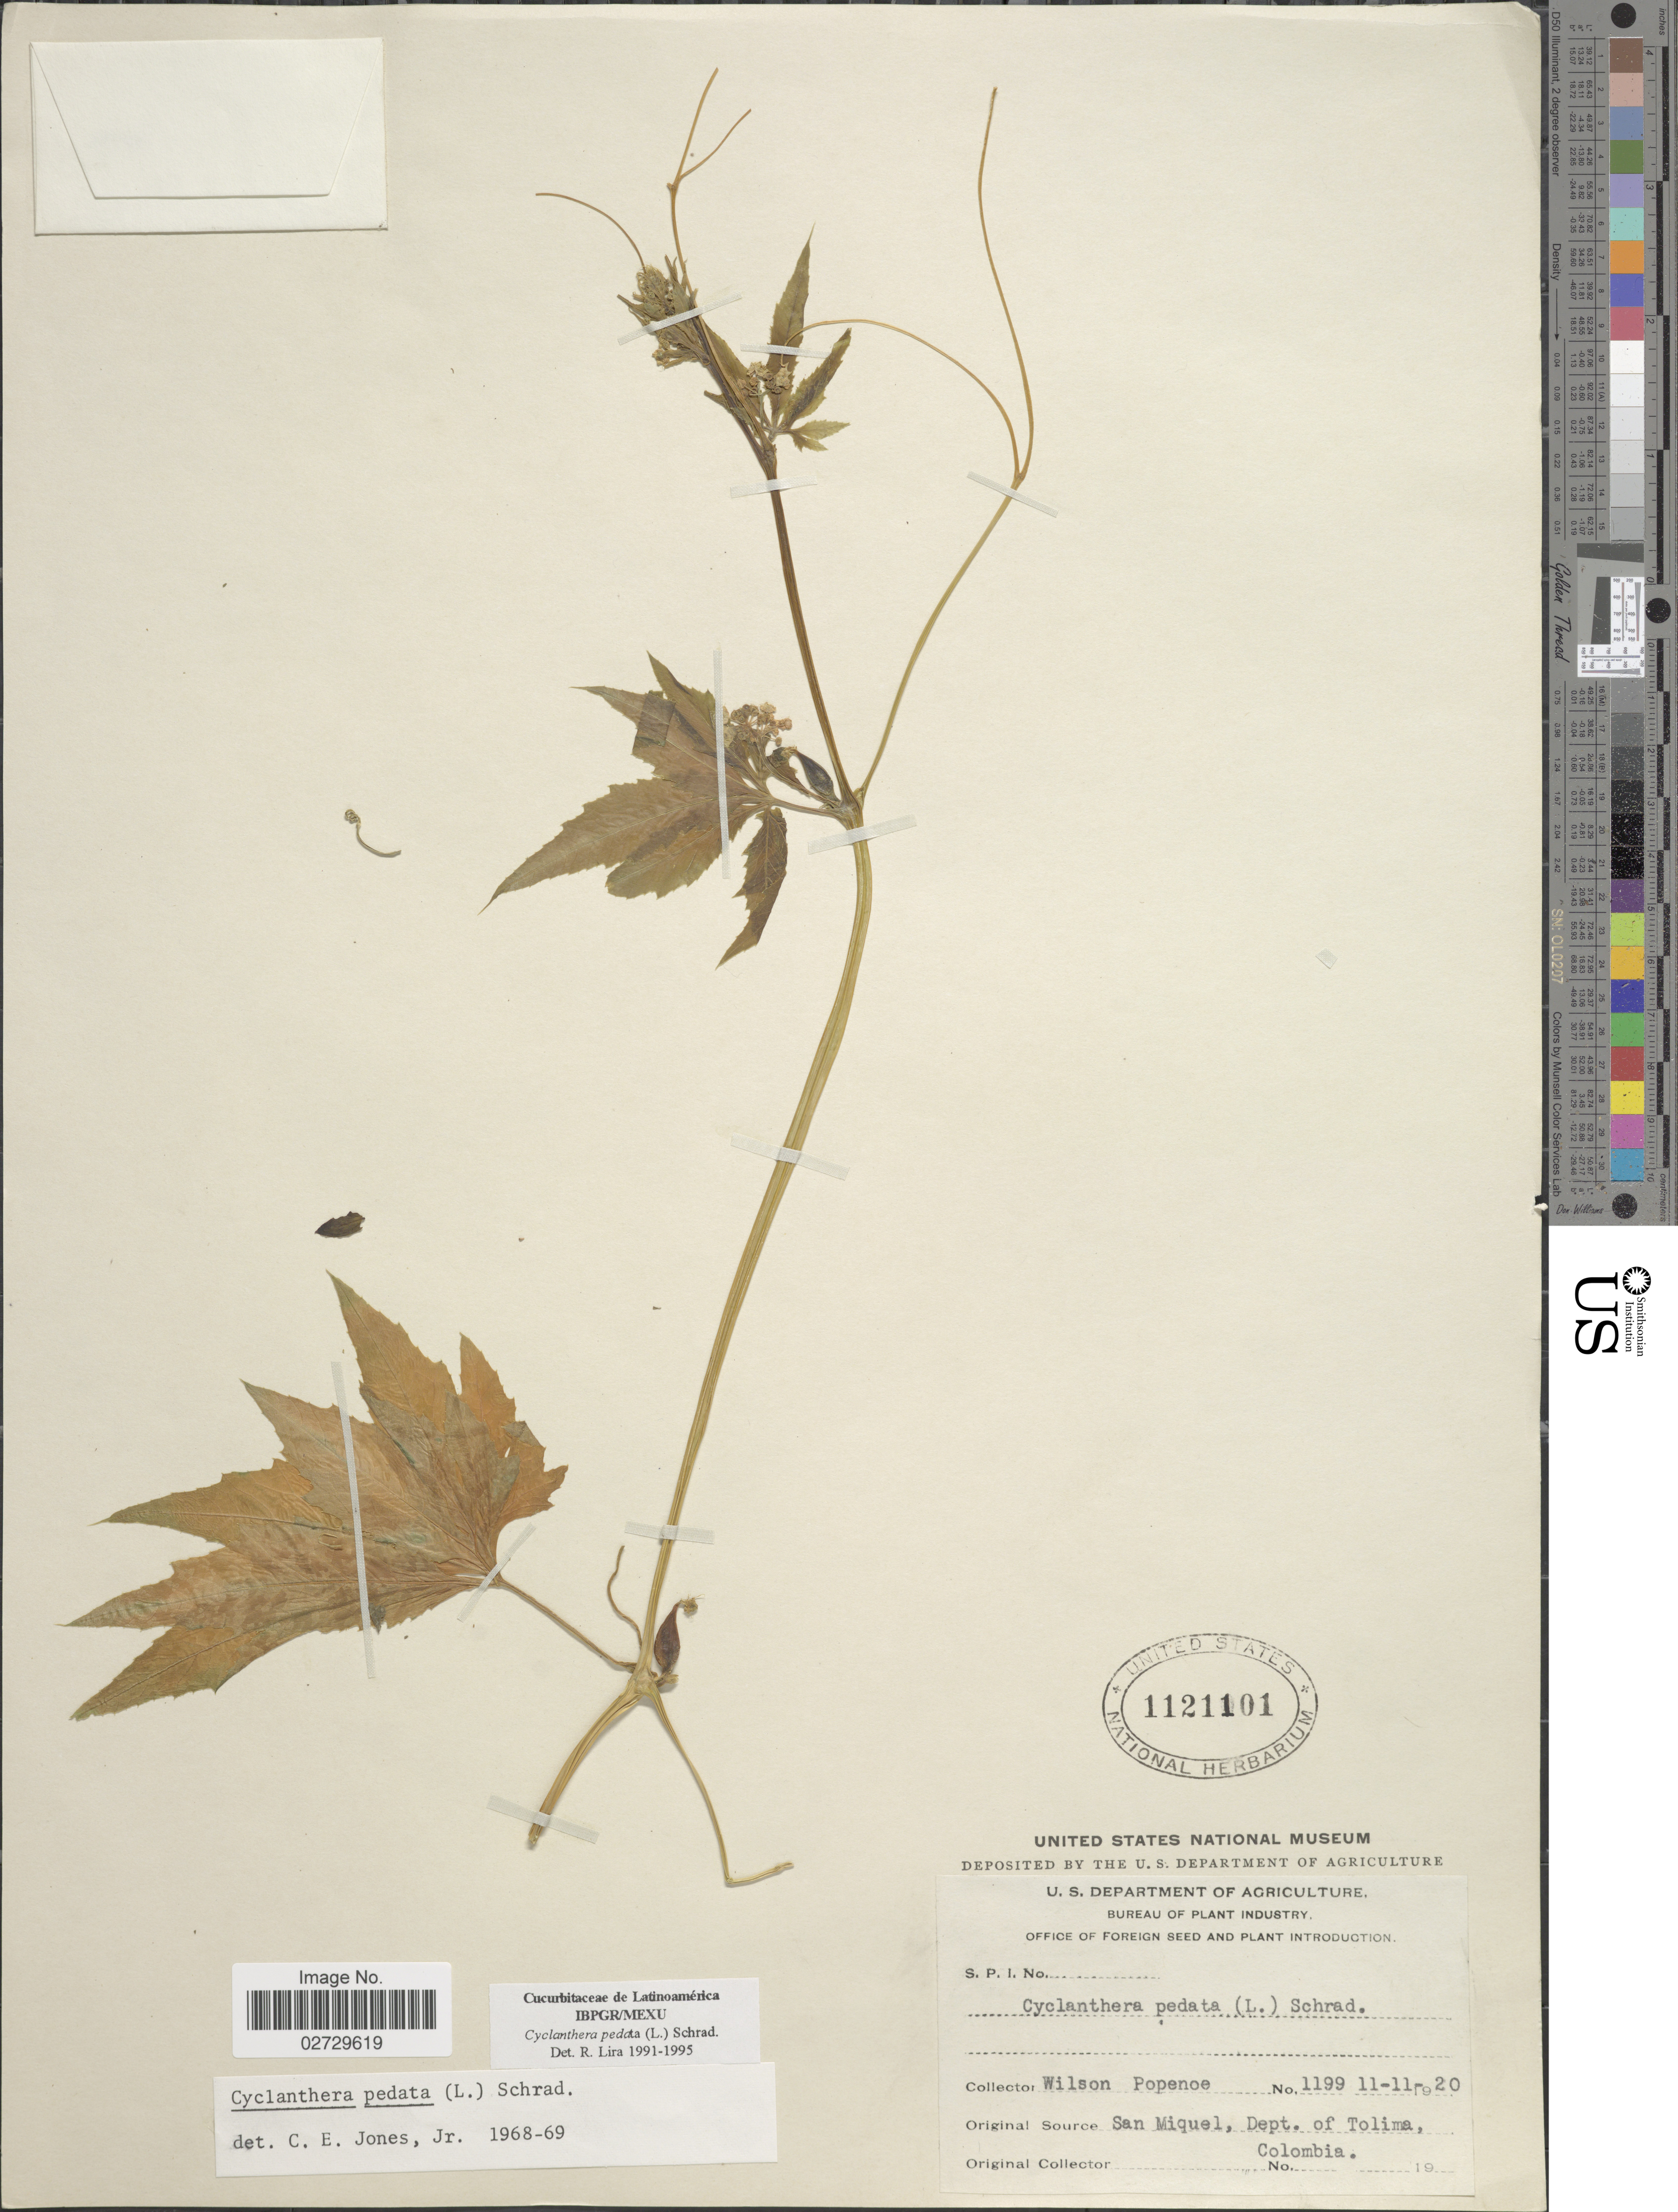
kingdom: Plantae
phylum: Tracheophyta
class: Magnoliopsida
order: Cucurbitales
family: Cucurbitaceae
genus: Cyclanthera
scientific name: Cyclanthera pedata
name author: (L.) Schrad.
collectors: W. Popenoe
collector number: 1199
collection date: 1920-11-11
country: Colombia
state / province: Tolima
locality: San Miguel, Dept. of Tolima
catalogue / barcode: US 1121101